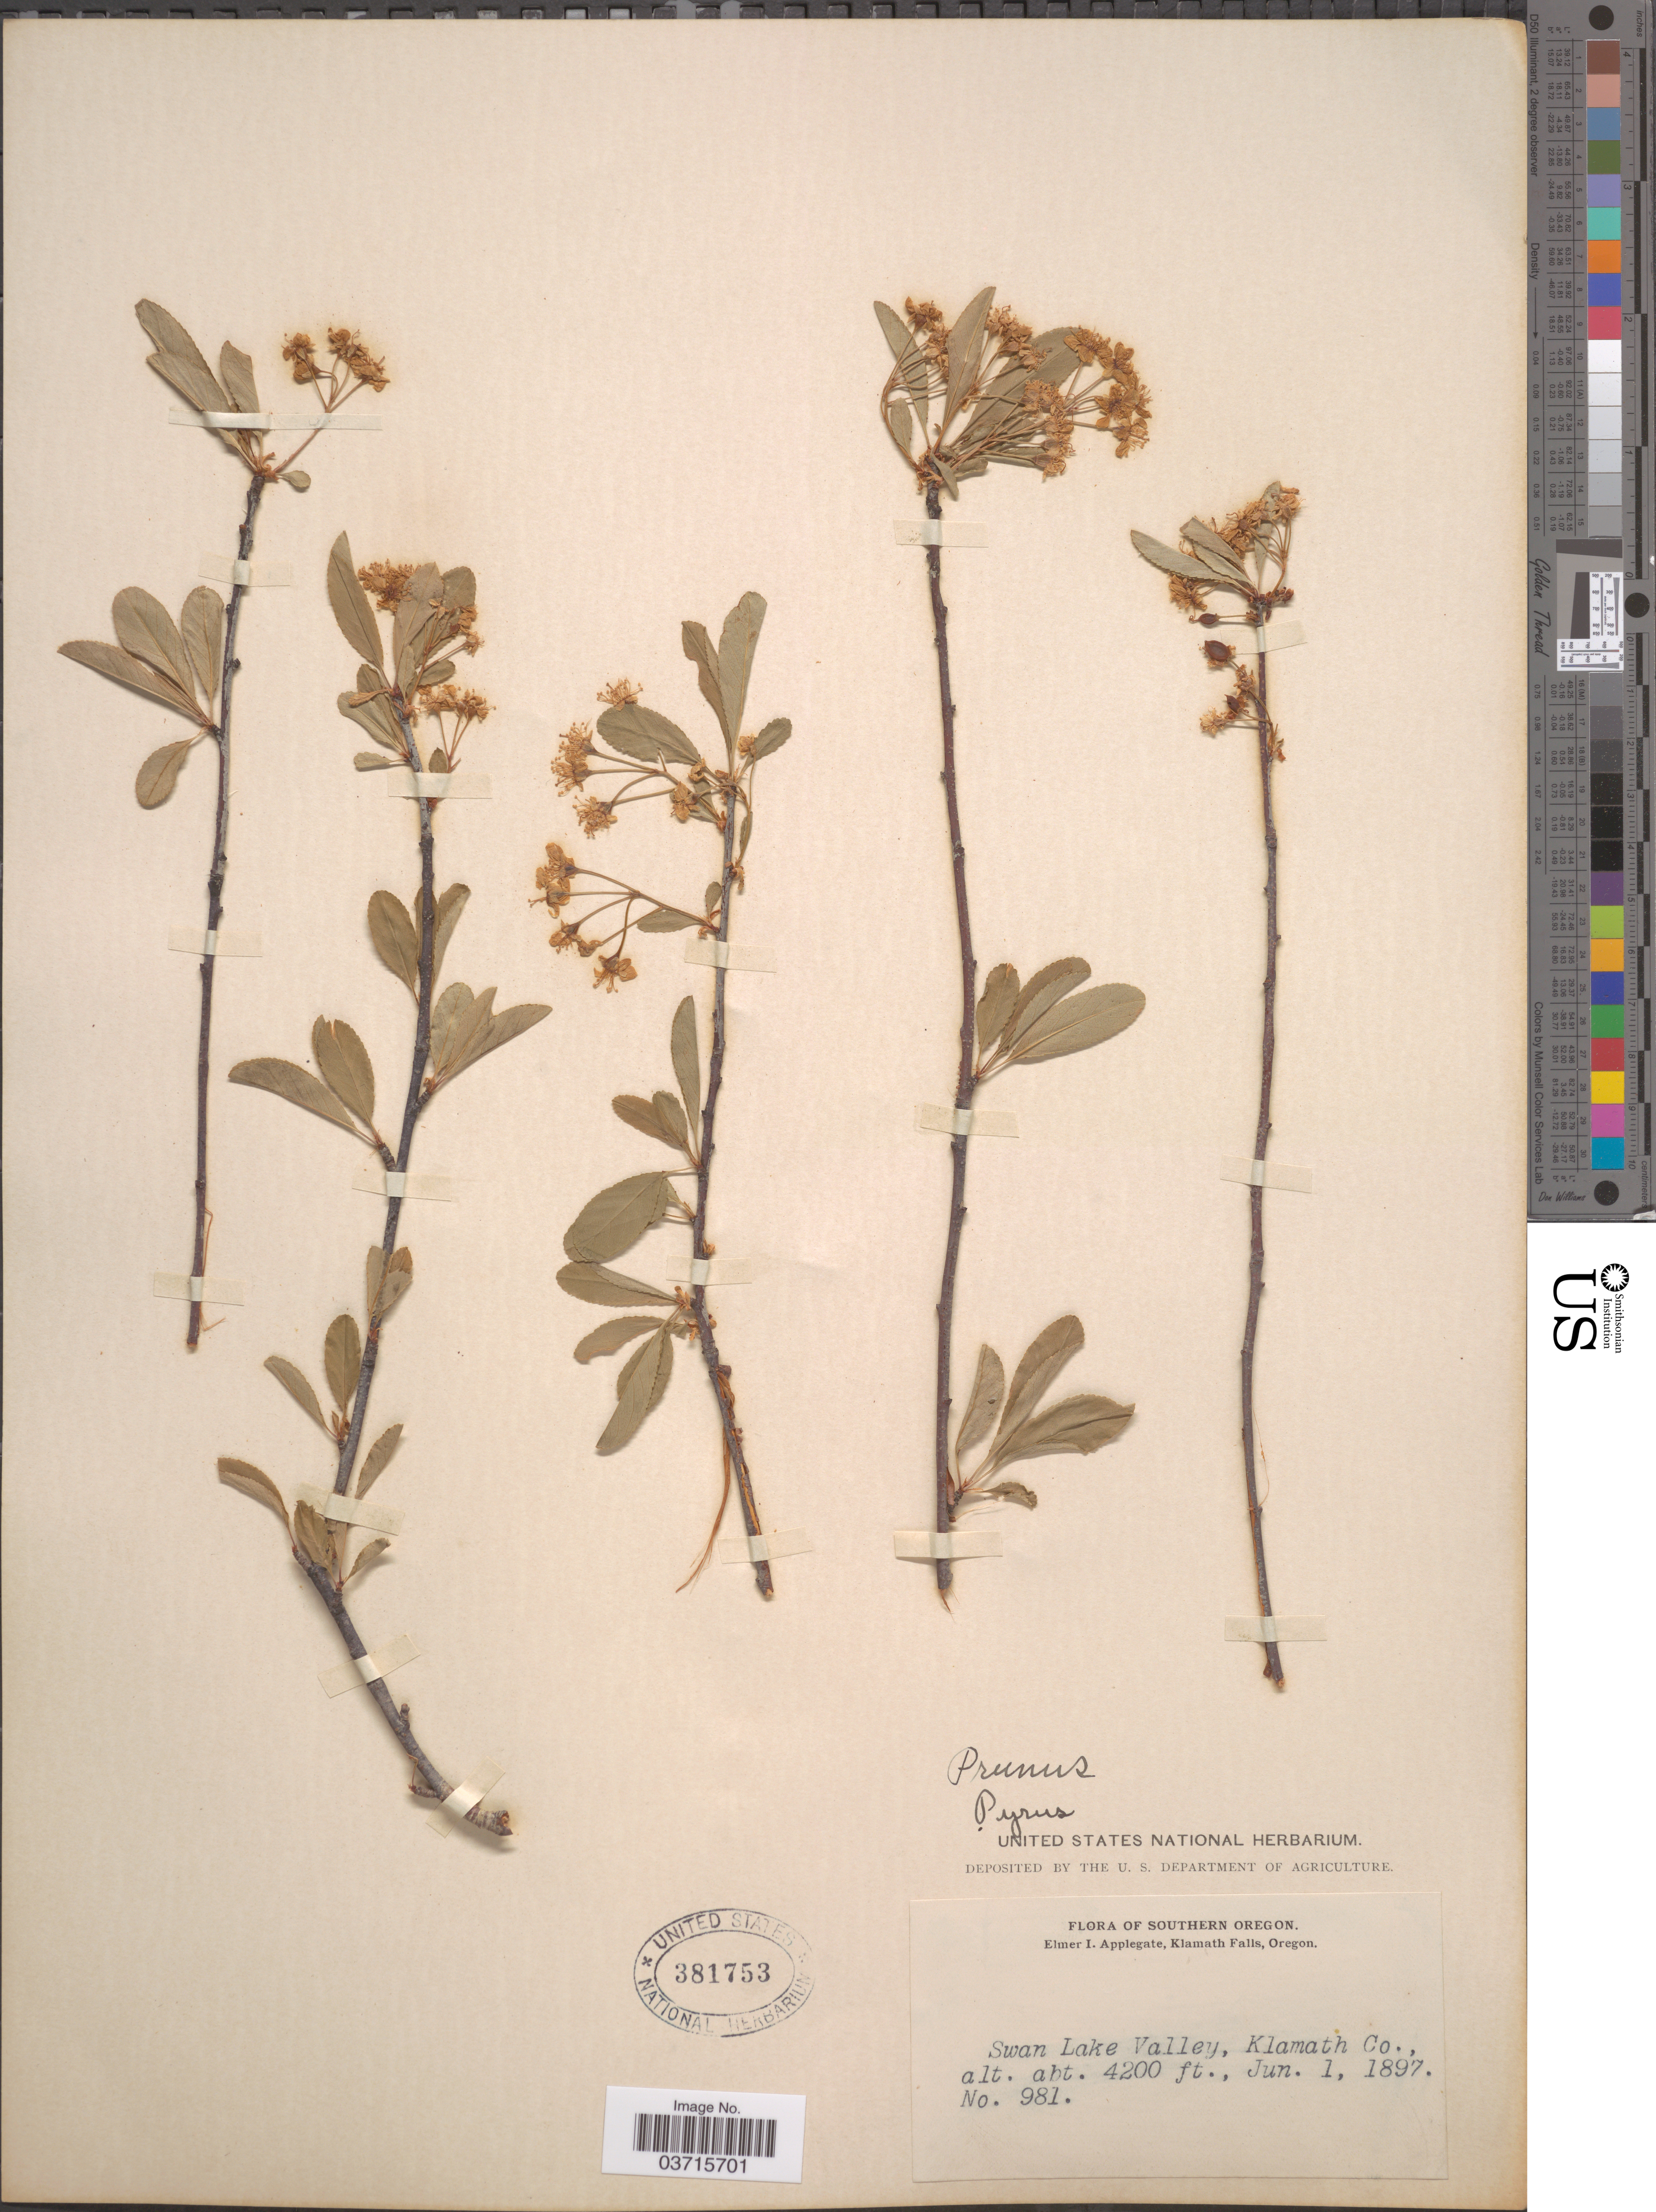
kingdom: Plantae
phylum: Tracheophyta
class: Magnoliopsida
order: Rosales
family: Rosaceae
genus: Prunus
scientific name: Prunus emarginata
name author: (Douglas ex Hook.) Eaton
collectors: E. I. Applegate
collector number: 981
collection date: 1897-06-01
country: United States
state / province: Oregon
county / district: Klamath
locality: Southern Oregon. Swan Lake Valley, Klamath Co.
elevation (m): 1280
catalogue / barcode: US 381753